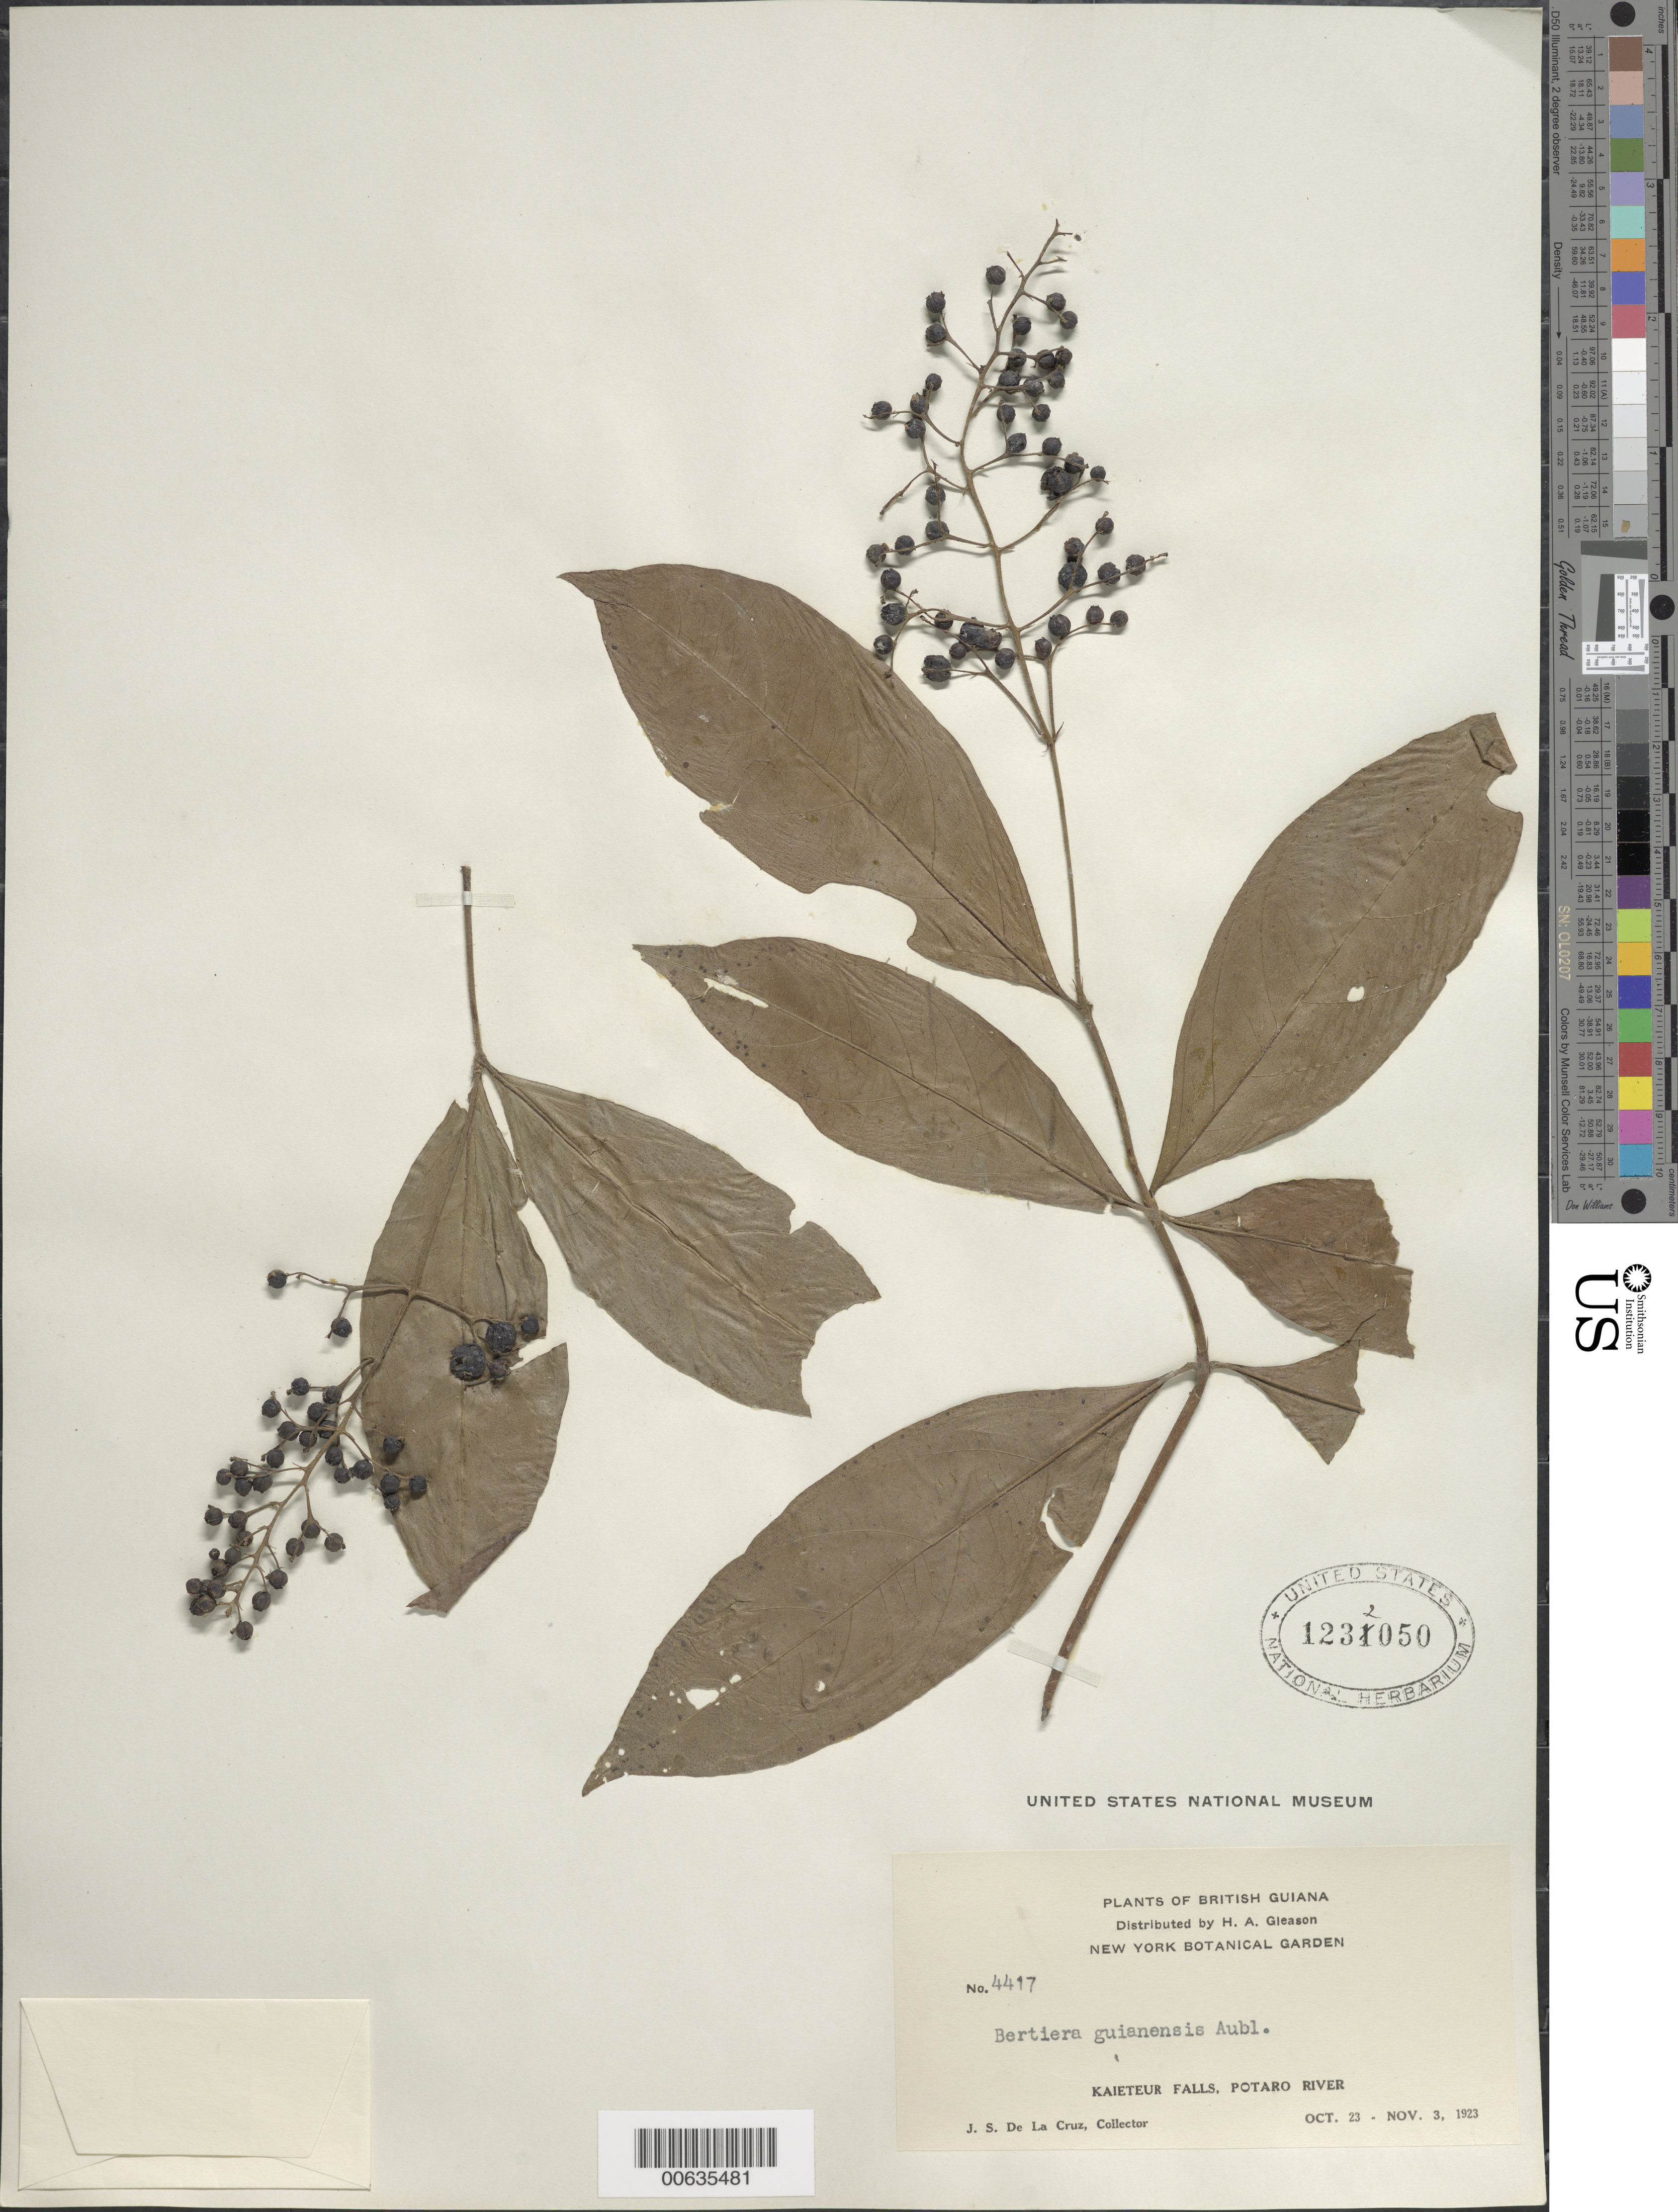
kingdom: Plantae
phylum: Tracheophyta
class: Magnoliopsida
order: Gentianales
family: Rubiaceae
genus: Bertiera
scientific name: Bertiera guianensis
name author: Aubl.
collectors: J. S. de la Cruz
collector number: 4417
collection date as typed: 23-Oct-23 to 3-Nov-23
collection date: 1923-10-23/1923-11-03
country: Guyana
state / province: Potaro-Siparuni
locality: Kaieteur Falls, Potaro R.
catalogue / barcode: US 1232050